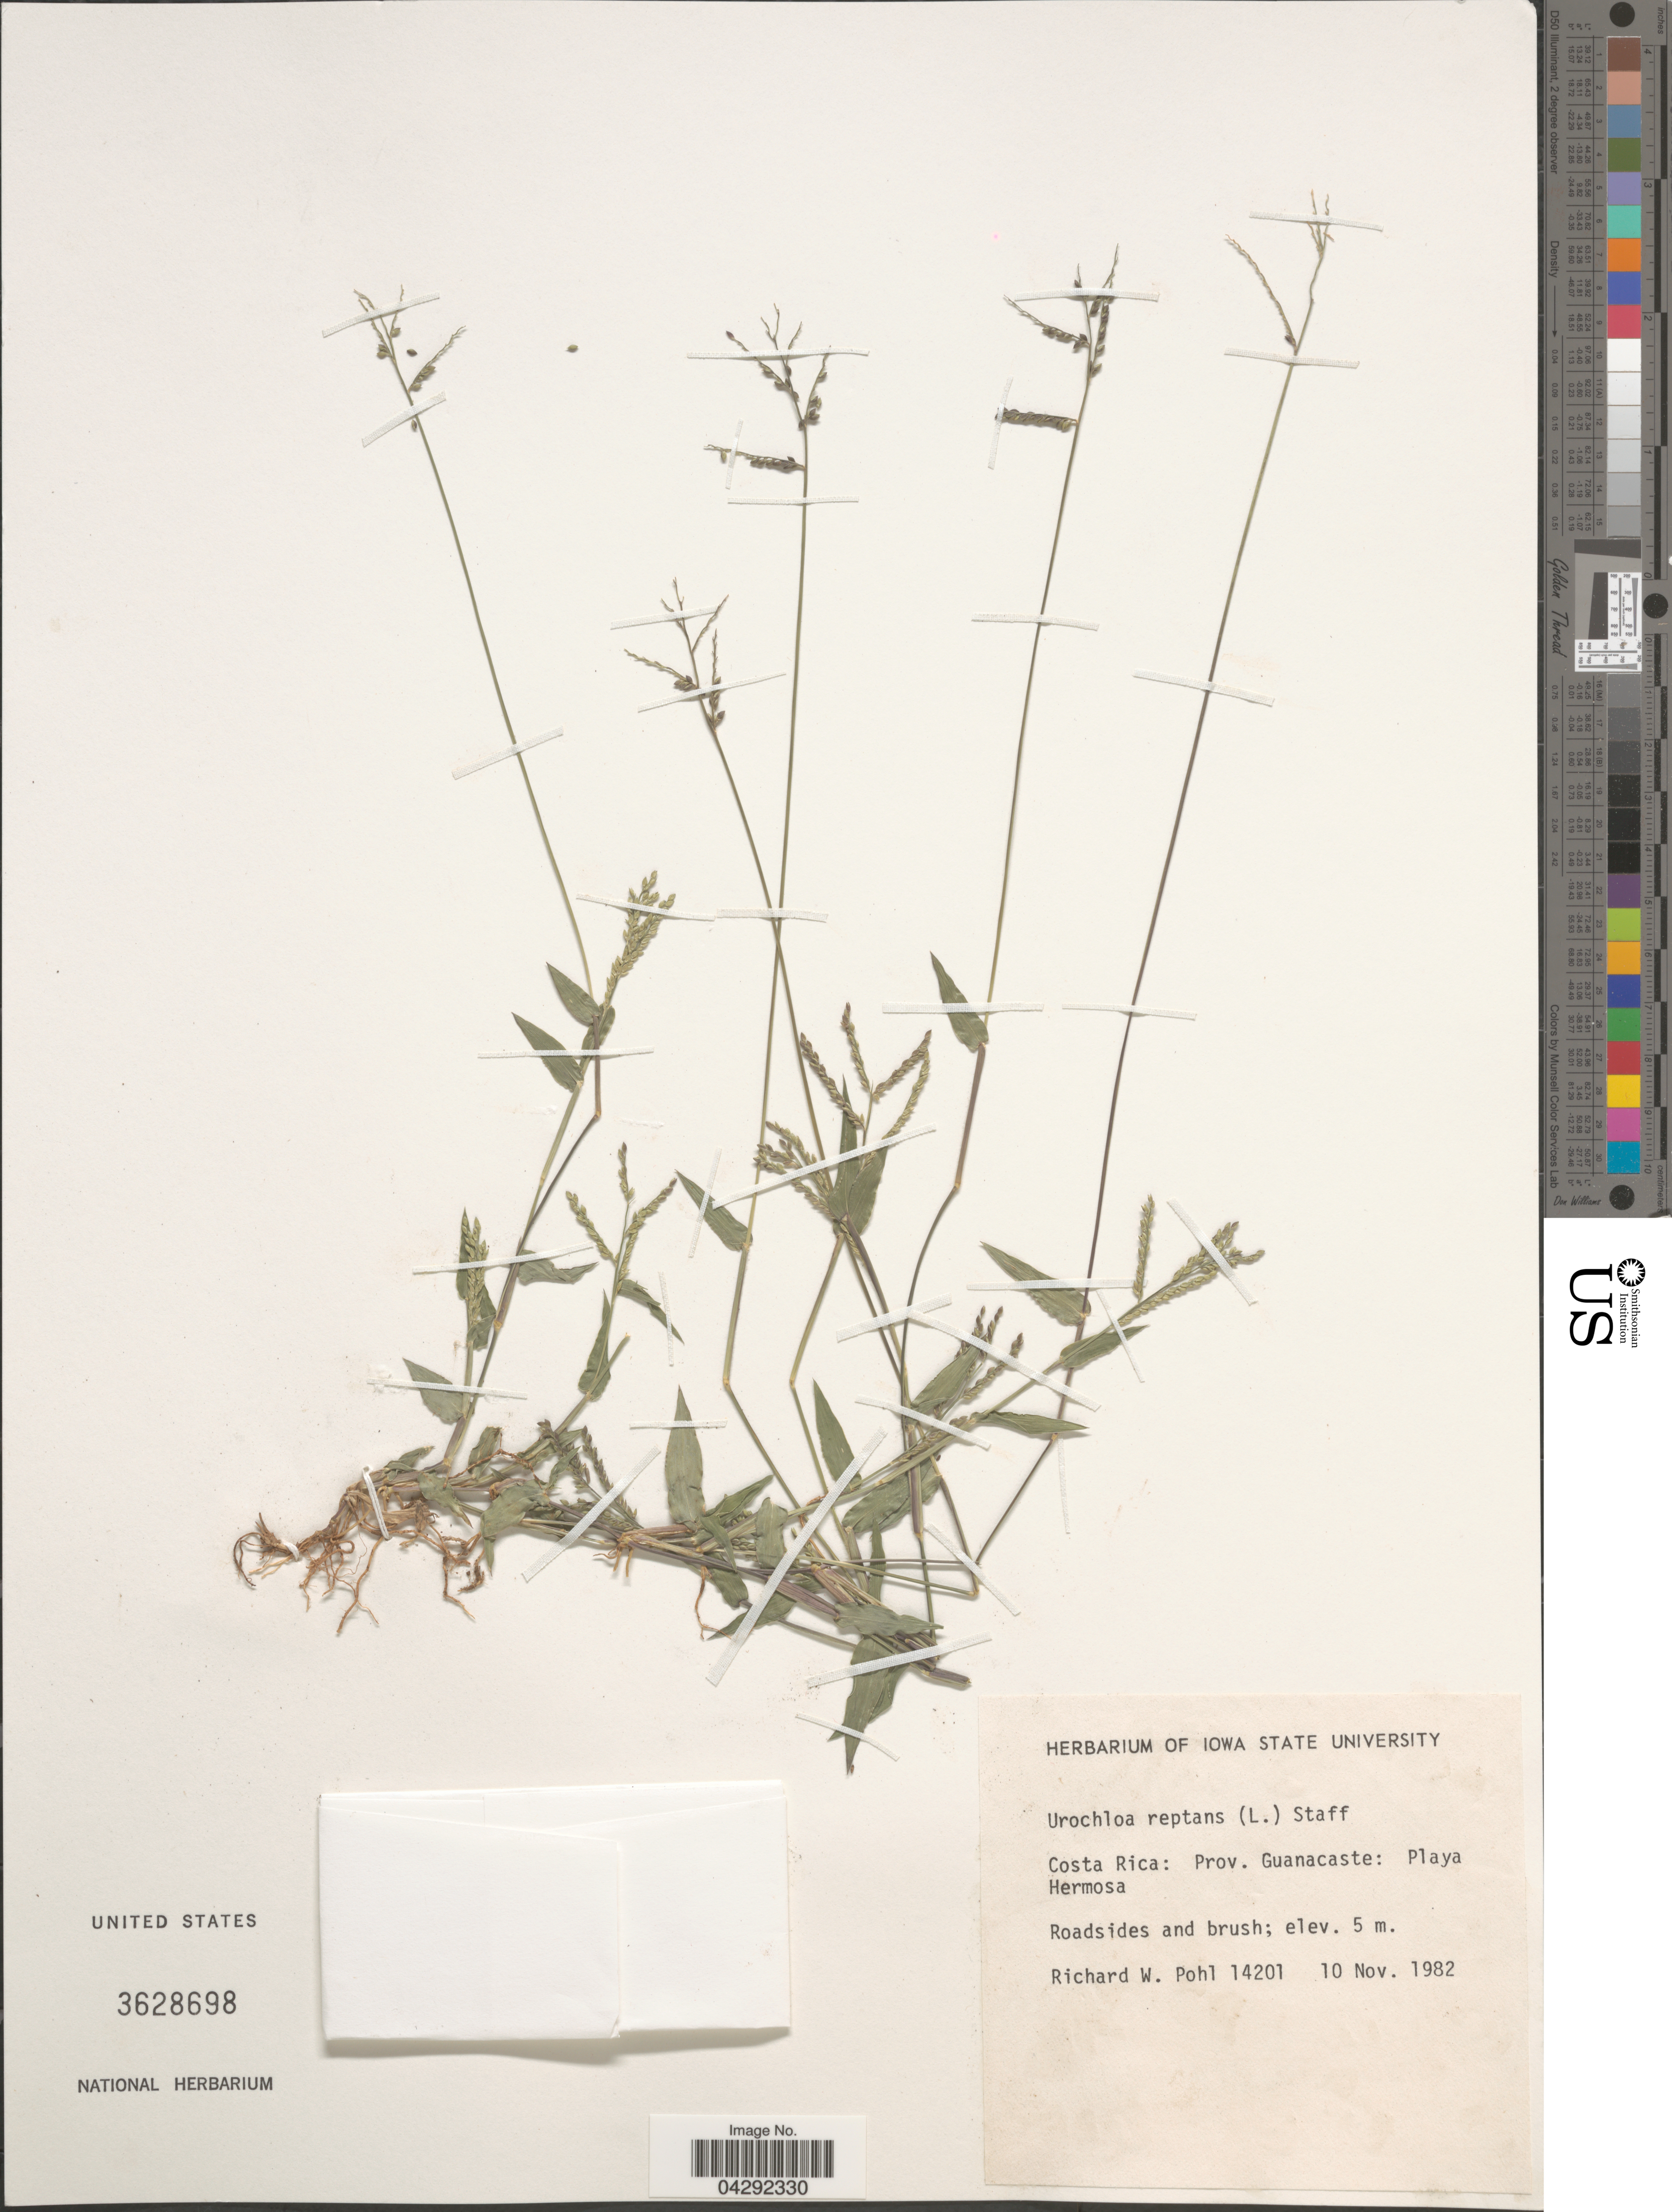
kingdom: Plantae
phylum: Tracheophyta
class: Liliopsida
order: Poales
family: Poaceae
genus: Urochloa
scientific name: Urochloa reptans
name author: (L.) Stapf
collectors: R. W. Pohl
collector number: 14201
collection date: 1982-11-10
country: Costa Rica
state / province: Guanacaste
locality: Playa Hermosa.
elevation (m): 5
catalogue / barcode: US 3628698